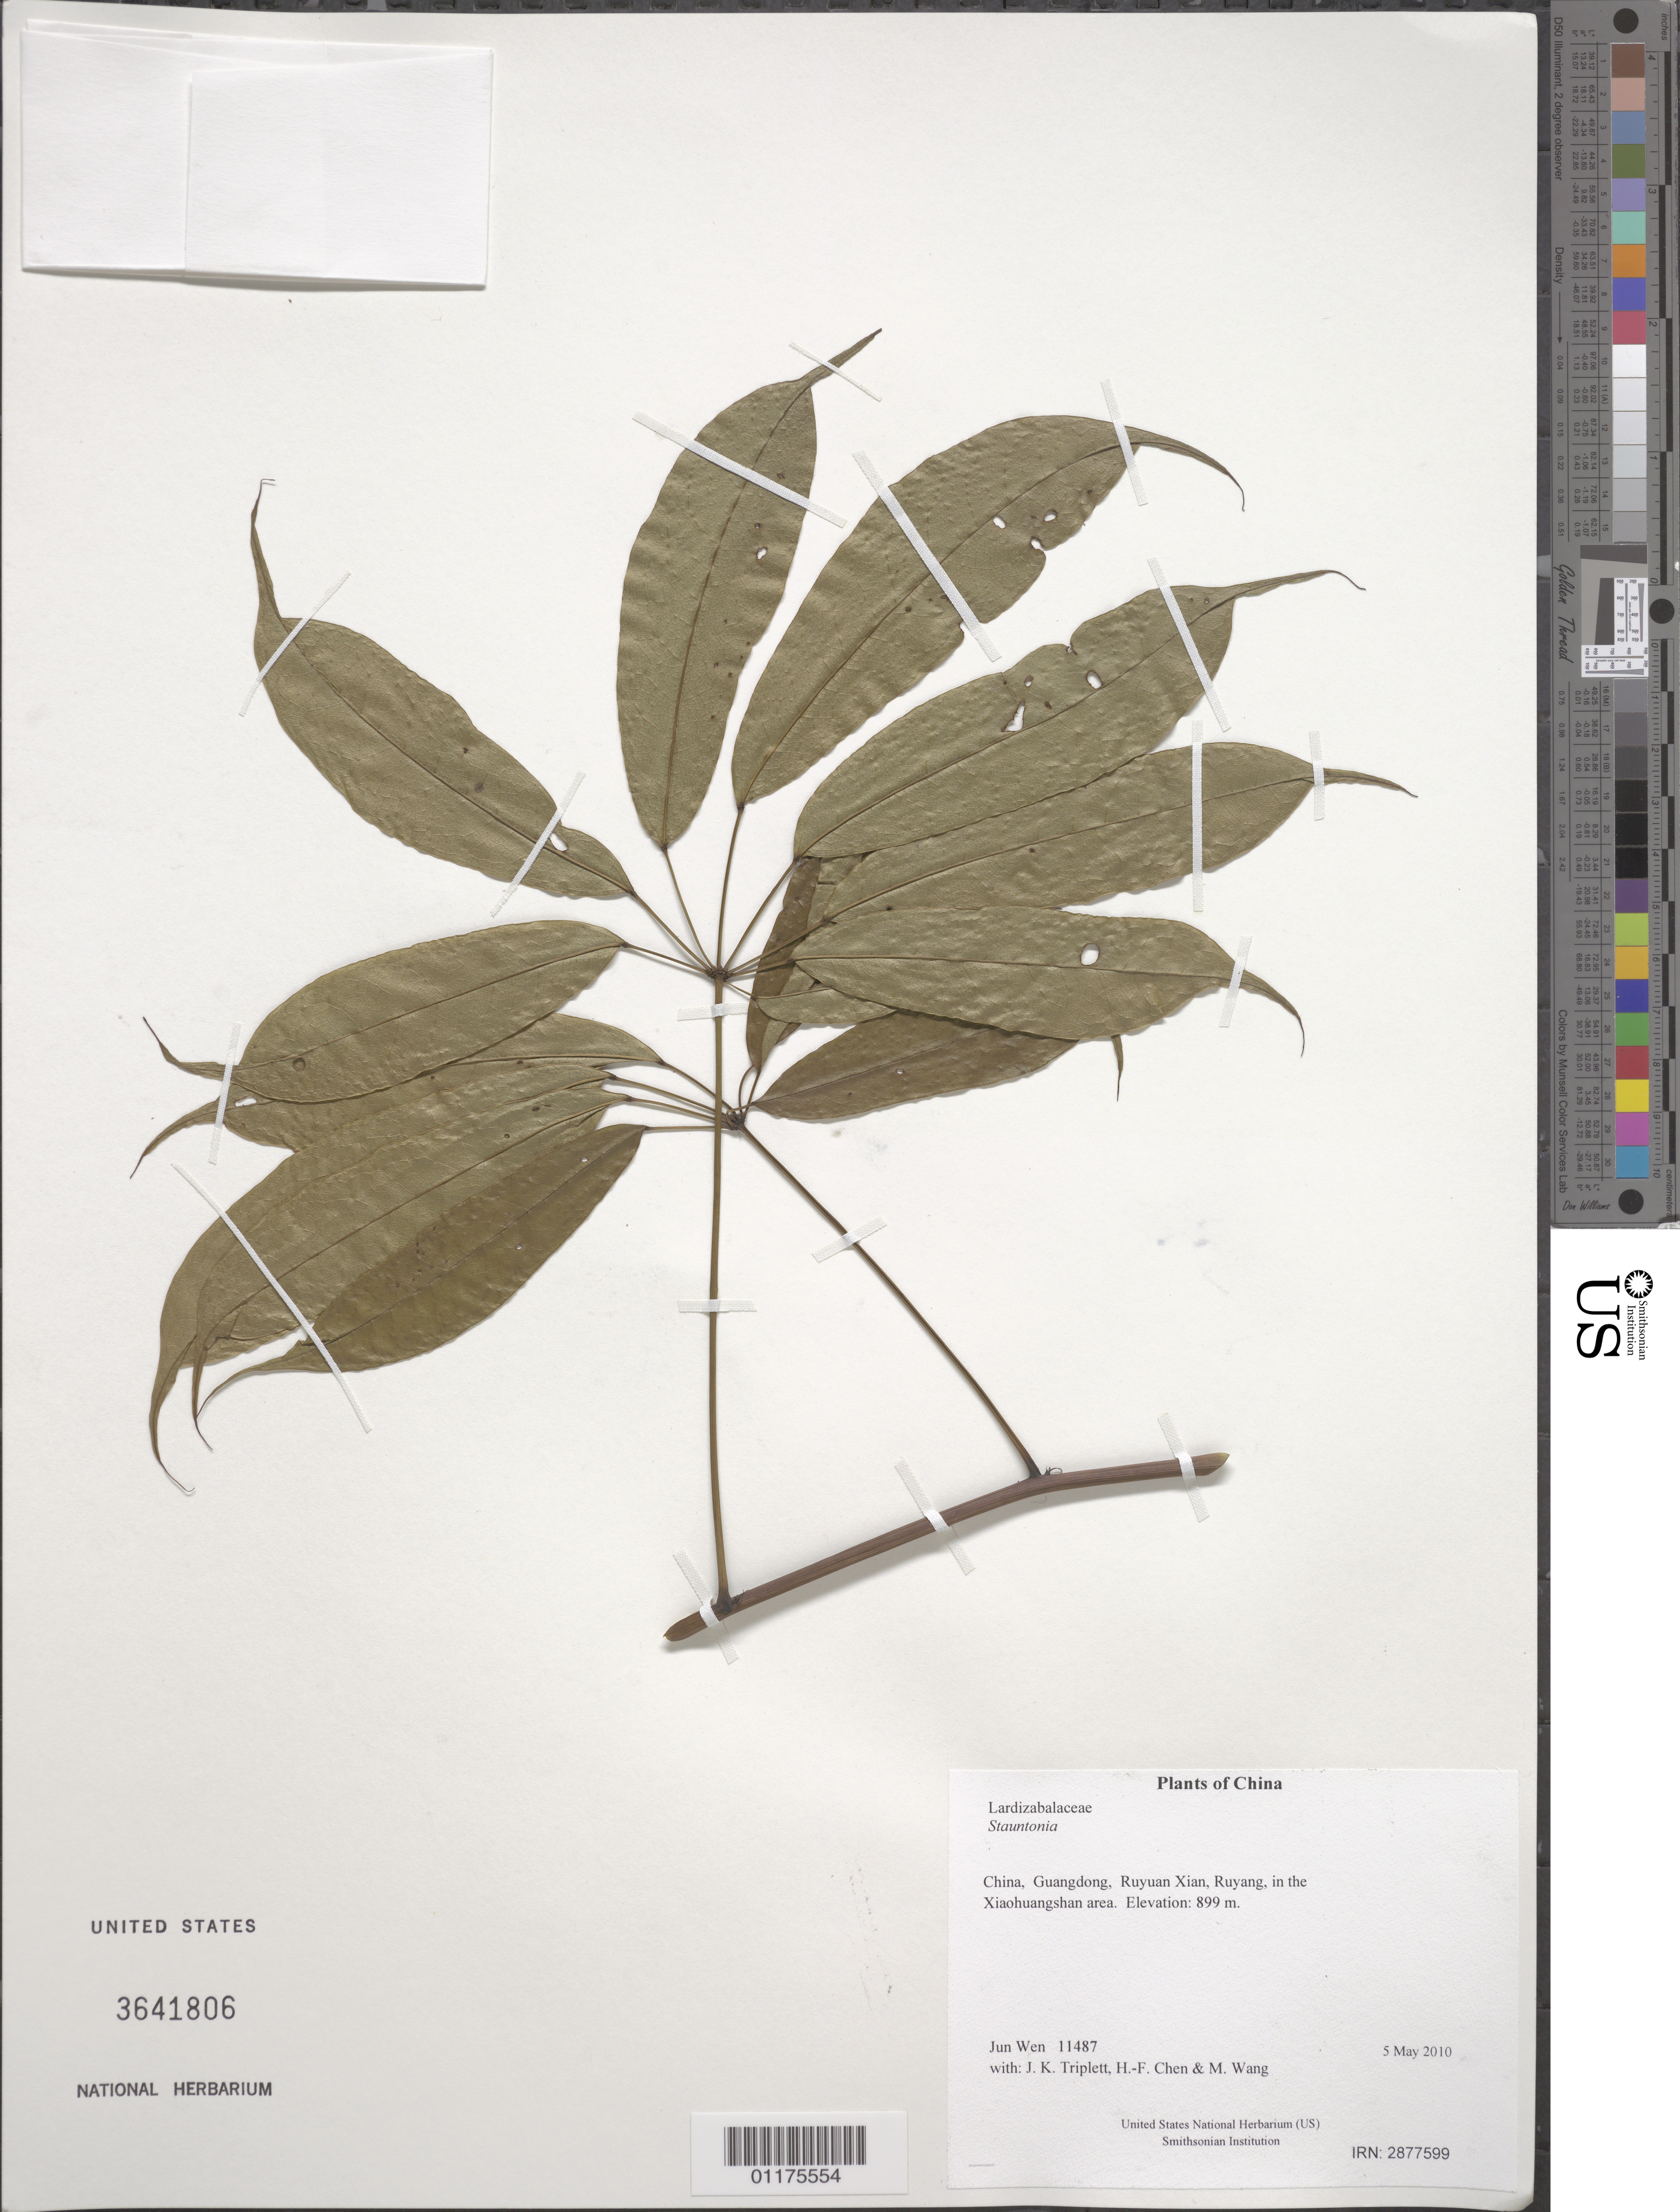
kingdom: Plantae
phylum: Tracheophyta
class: Magnoliopsida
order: Ranunculales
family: Lardizabalaceae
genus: Stauntonia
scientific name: Stauntonia sp.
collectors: J. Wen, J. K. Triplett, H.-F. Chen & M. Wang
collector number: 11487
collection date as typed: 5 May 2010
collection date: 2010-05-05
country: China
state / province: Guangdong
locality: Ruyuan Xian, Ruyang, in the Xiaohuangshan area.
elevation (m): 899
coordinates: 24 54.721 N, 113 02.326 E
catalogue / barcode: US 3641806